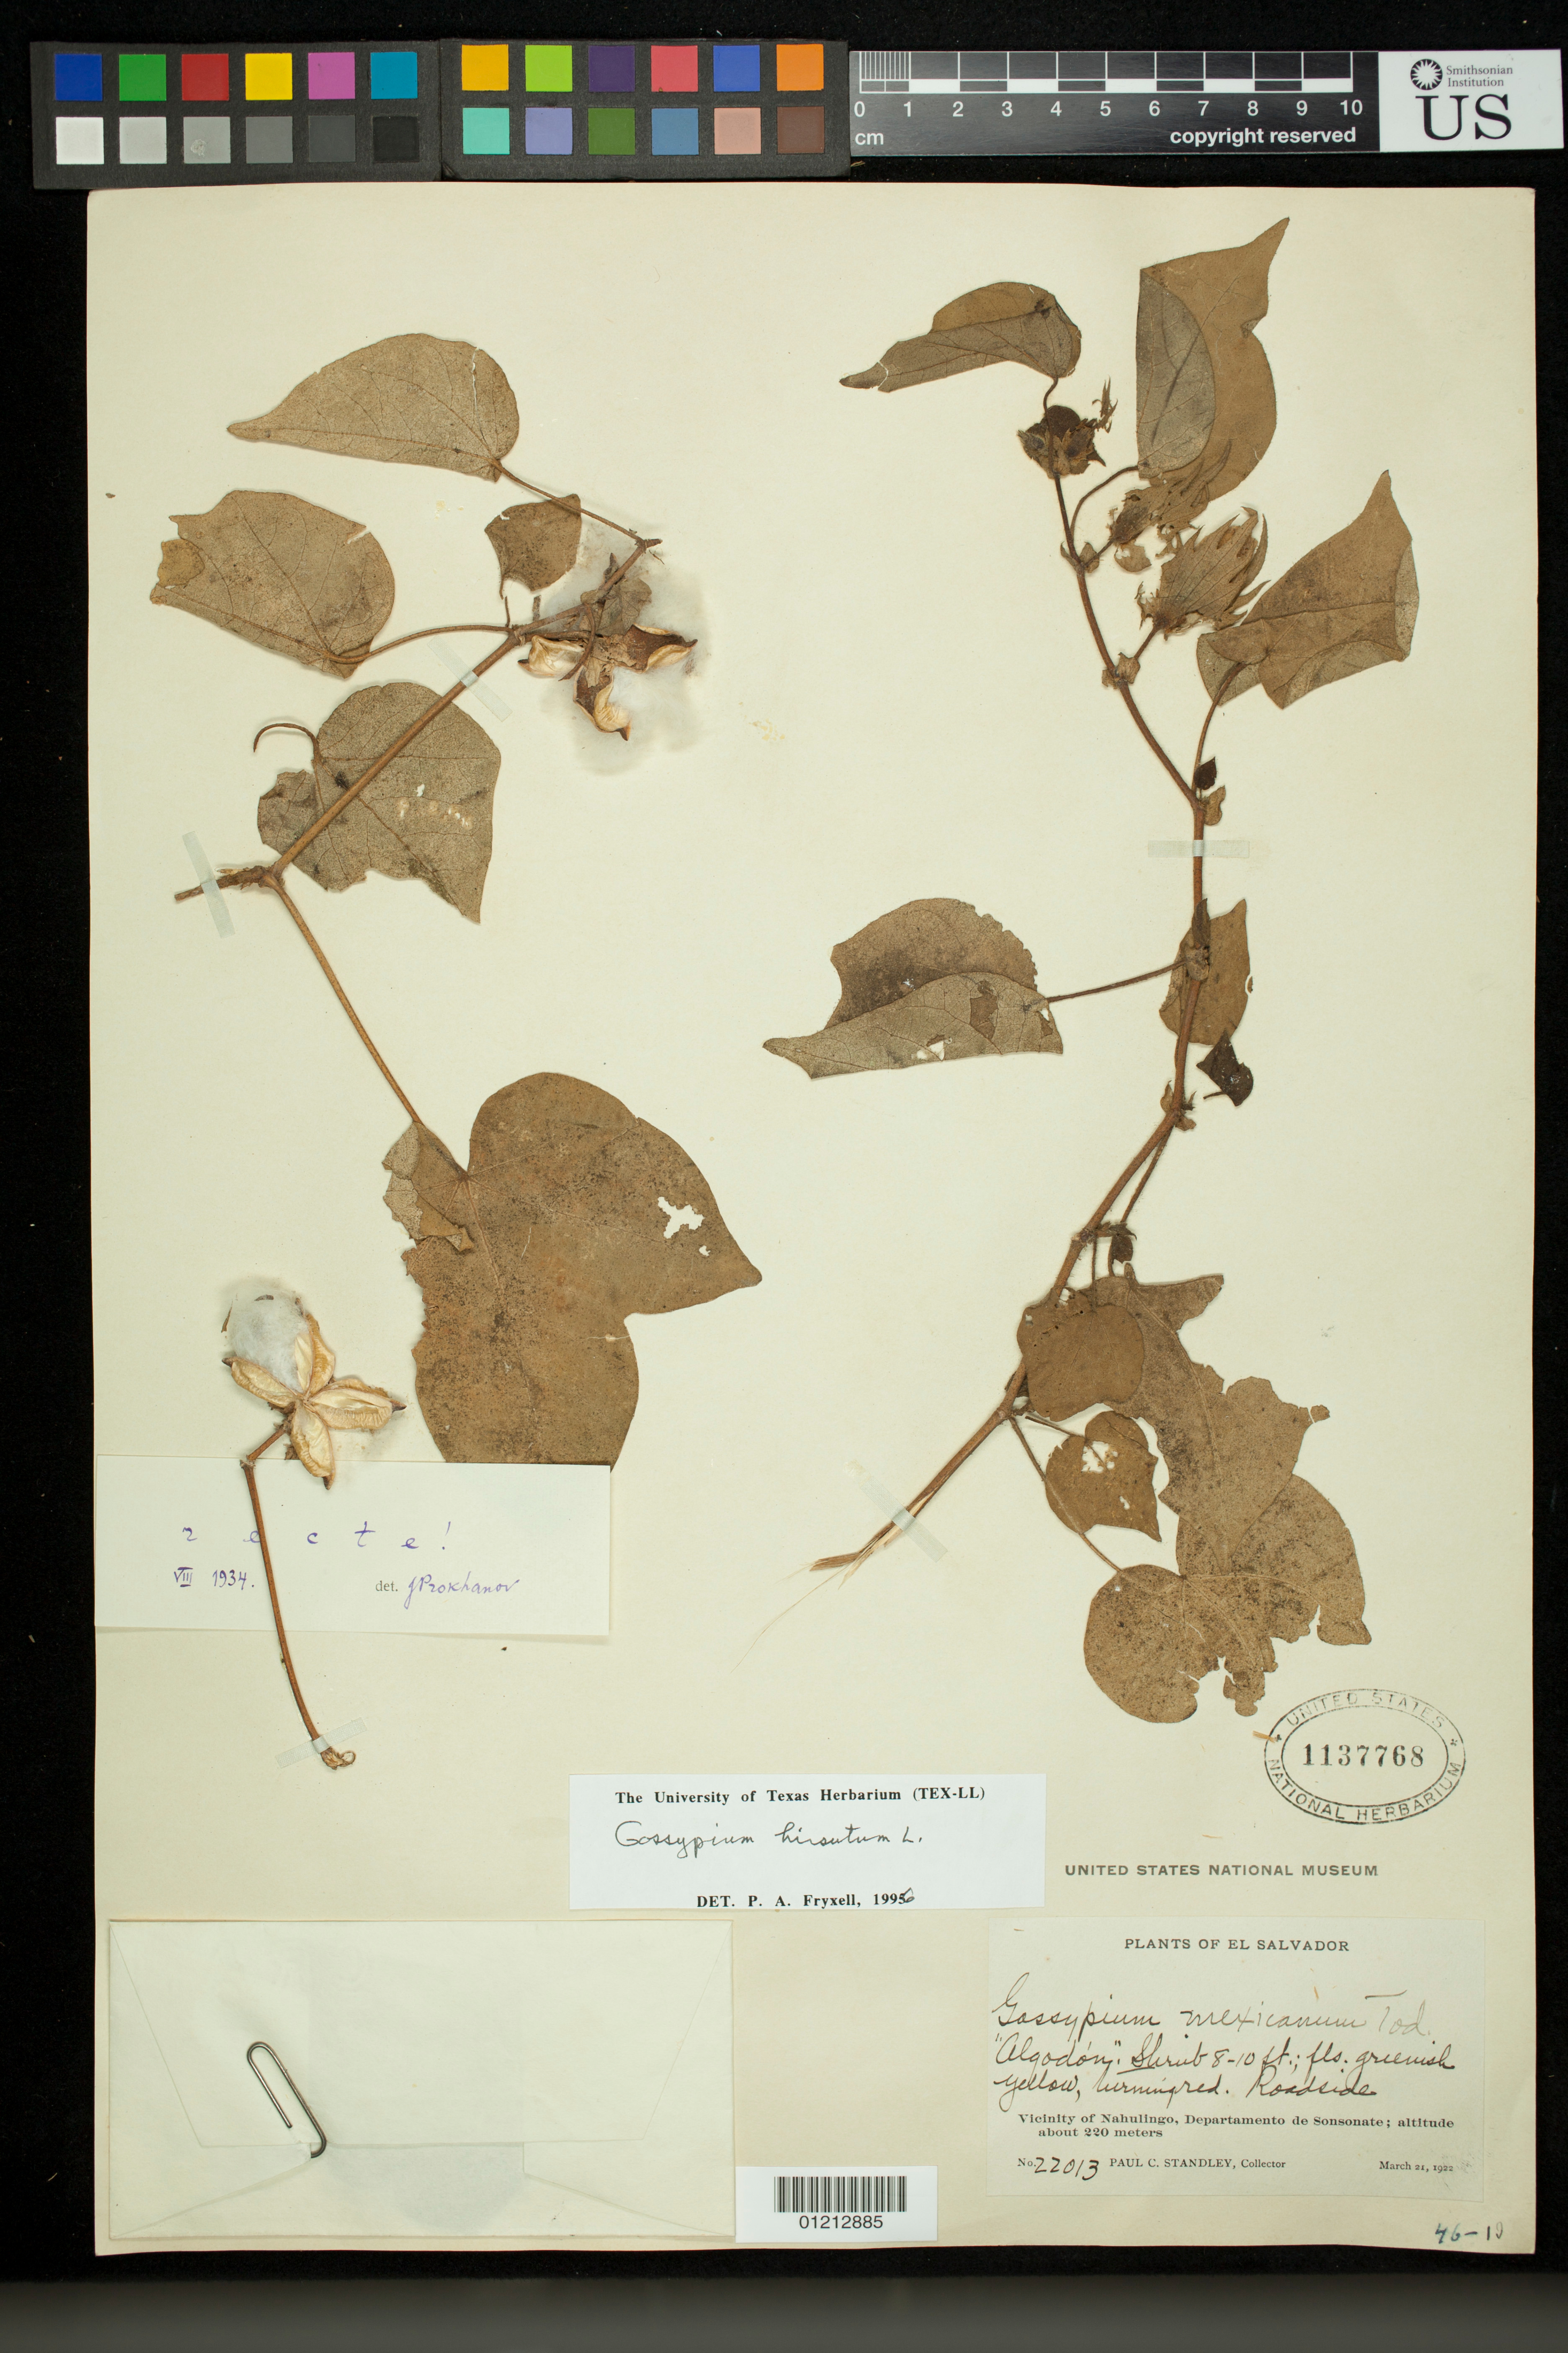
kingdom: Plantae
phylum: Tracheophyta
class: Magnoliopsida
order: Malvales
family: Malvaceae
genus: Gossypium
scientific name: Gossypium hirsutum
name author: L.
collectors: P. C. Standley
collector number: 22013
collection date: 1922-03-21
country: El Salvador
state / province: Sonsonate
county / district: Nahulingo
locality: Vicinity of Nahulingo. Roadside.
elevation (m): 220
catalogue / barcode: US 1137768